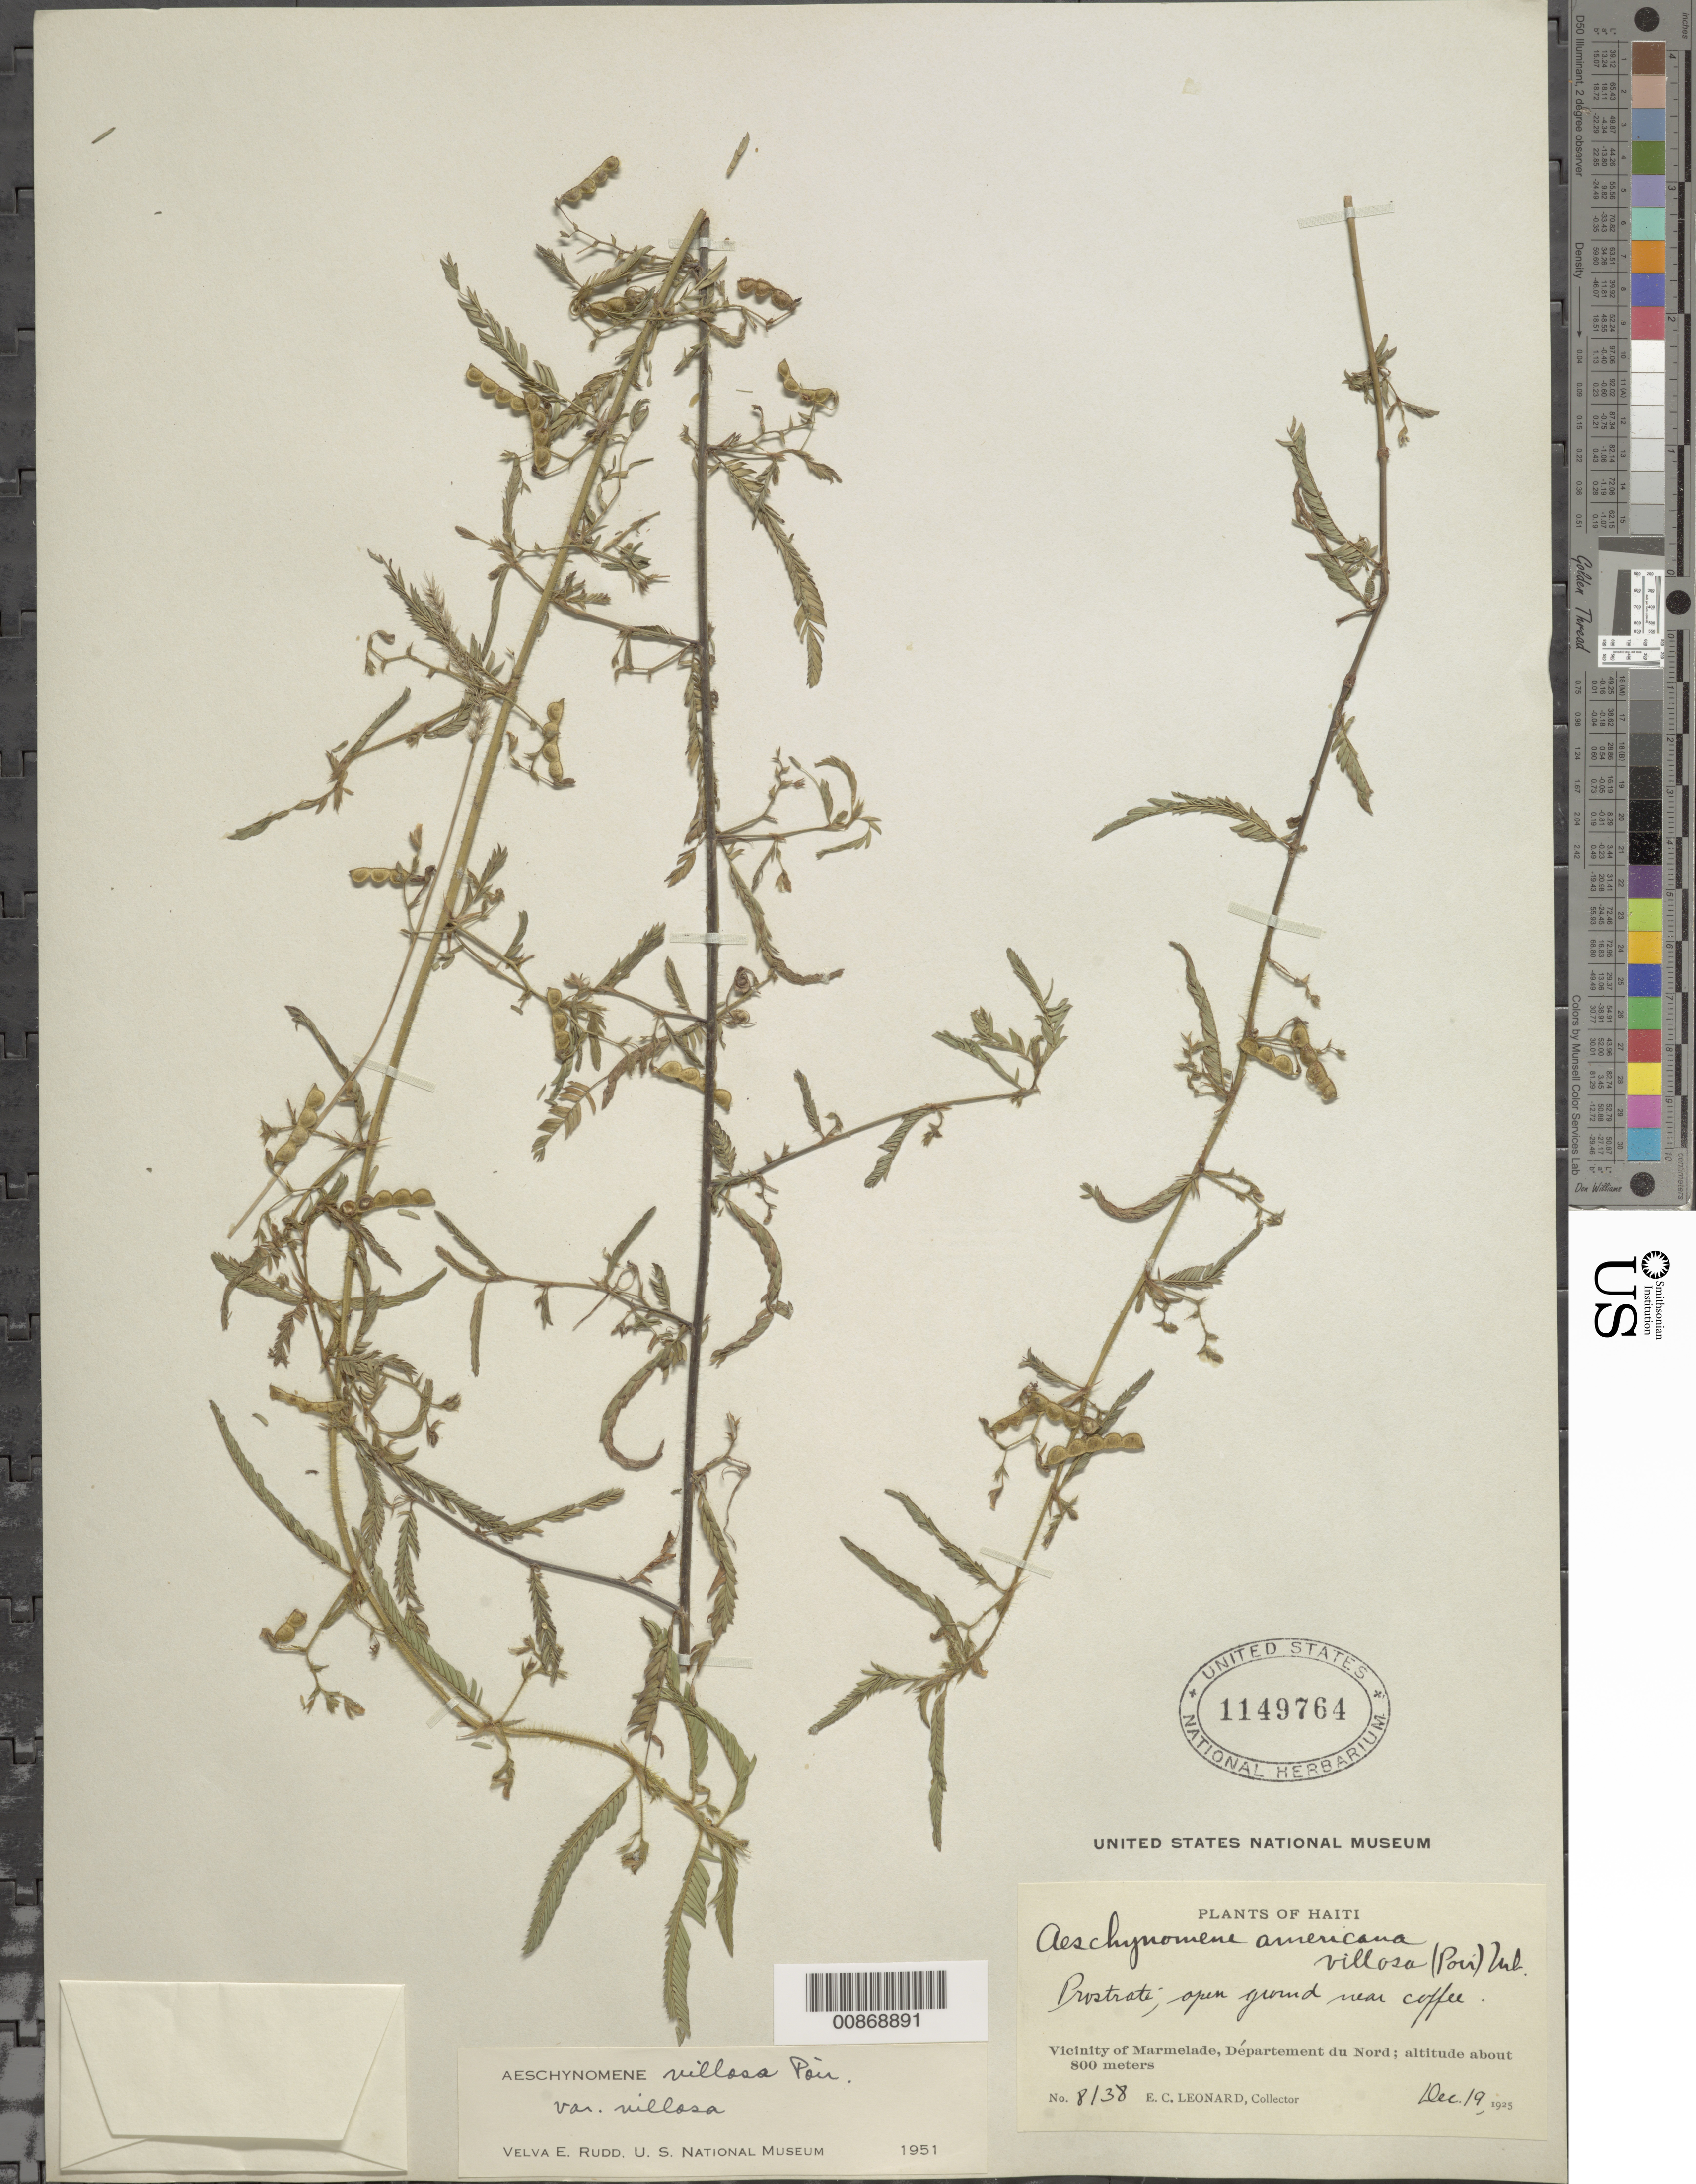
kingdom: Plantae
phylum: Tracheophyta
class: Magnoliopsida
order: Fabales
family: Fabaceae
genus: Aeschynomene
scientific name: Aeschynomene villosa var. villosa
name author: Poir.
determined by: Rudd, V. E.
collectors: E. C. Leonard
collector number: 8138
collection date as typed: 19 Dec 1925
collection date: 1925-12-19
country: Haiti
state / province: Nord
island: Hispaniola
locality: Vicinity of Marmelade.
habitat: Open ground near coffee.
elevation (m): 800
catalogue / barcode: US 1149764